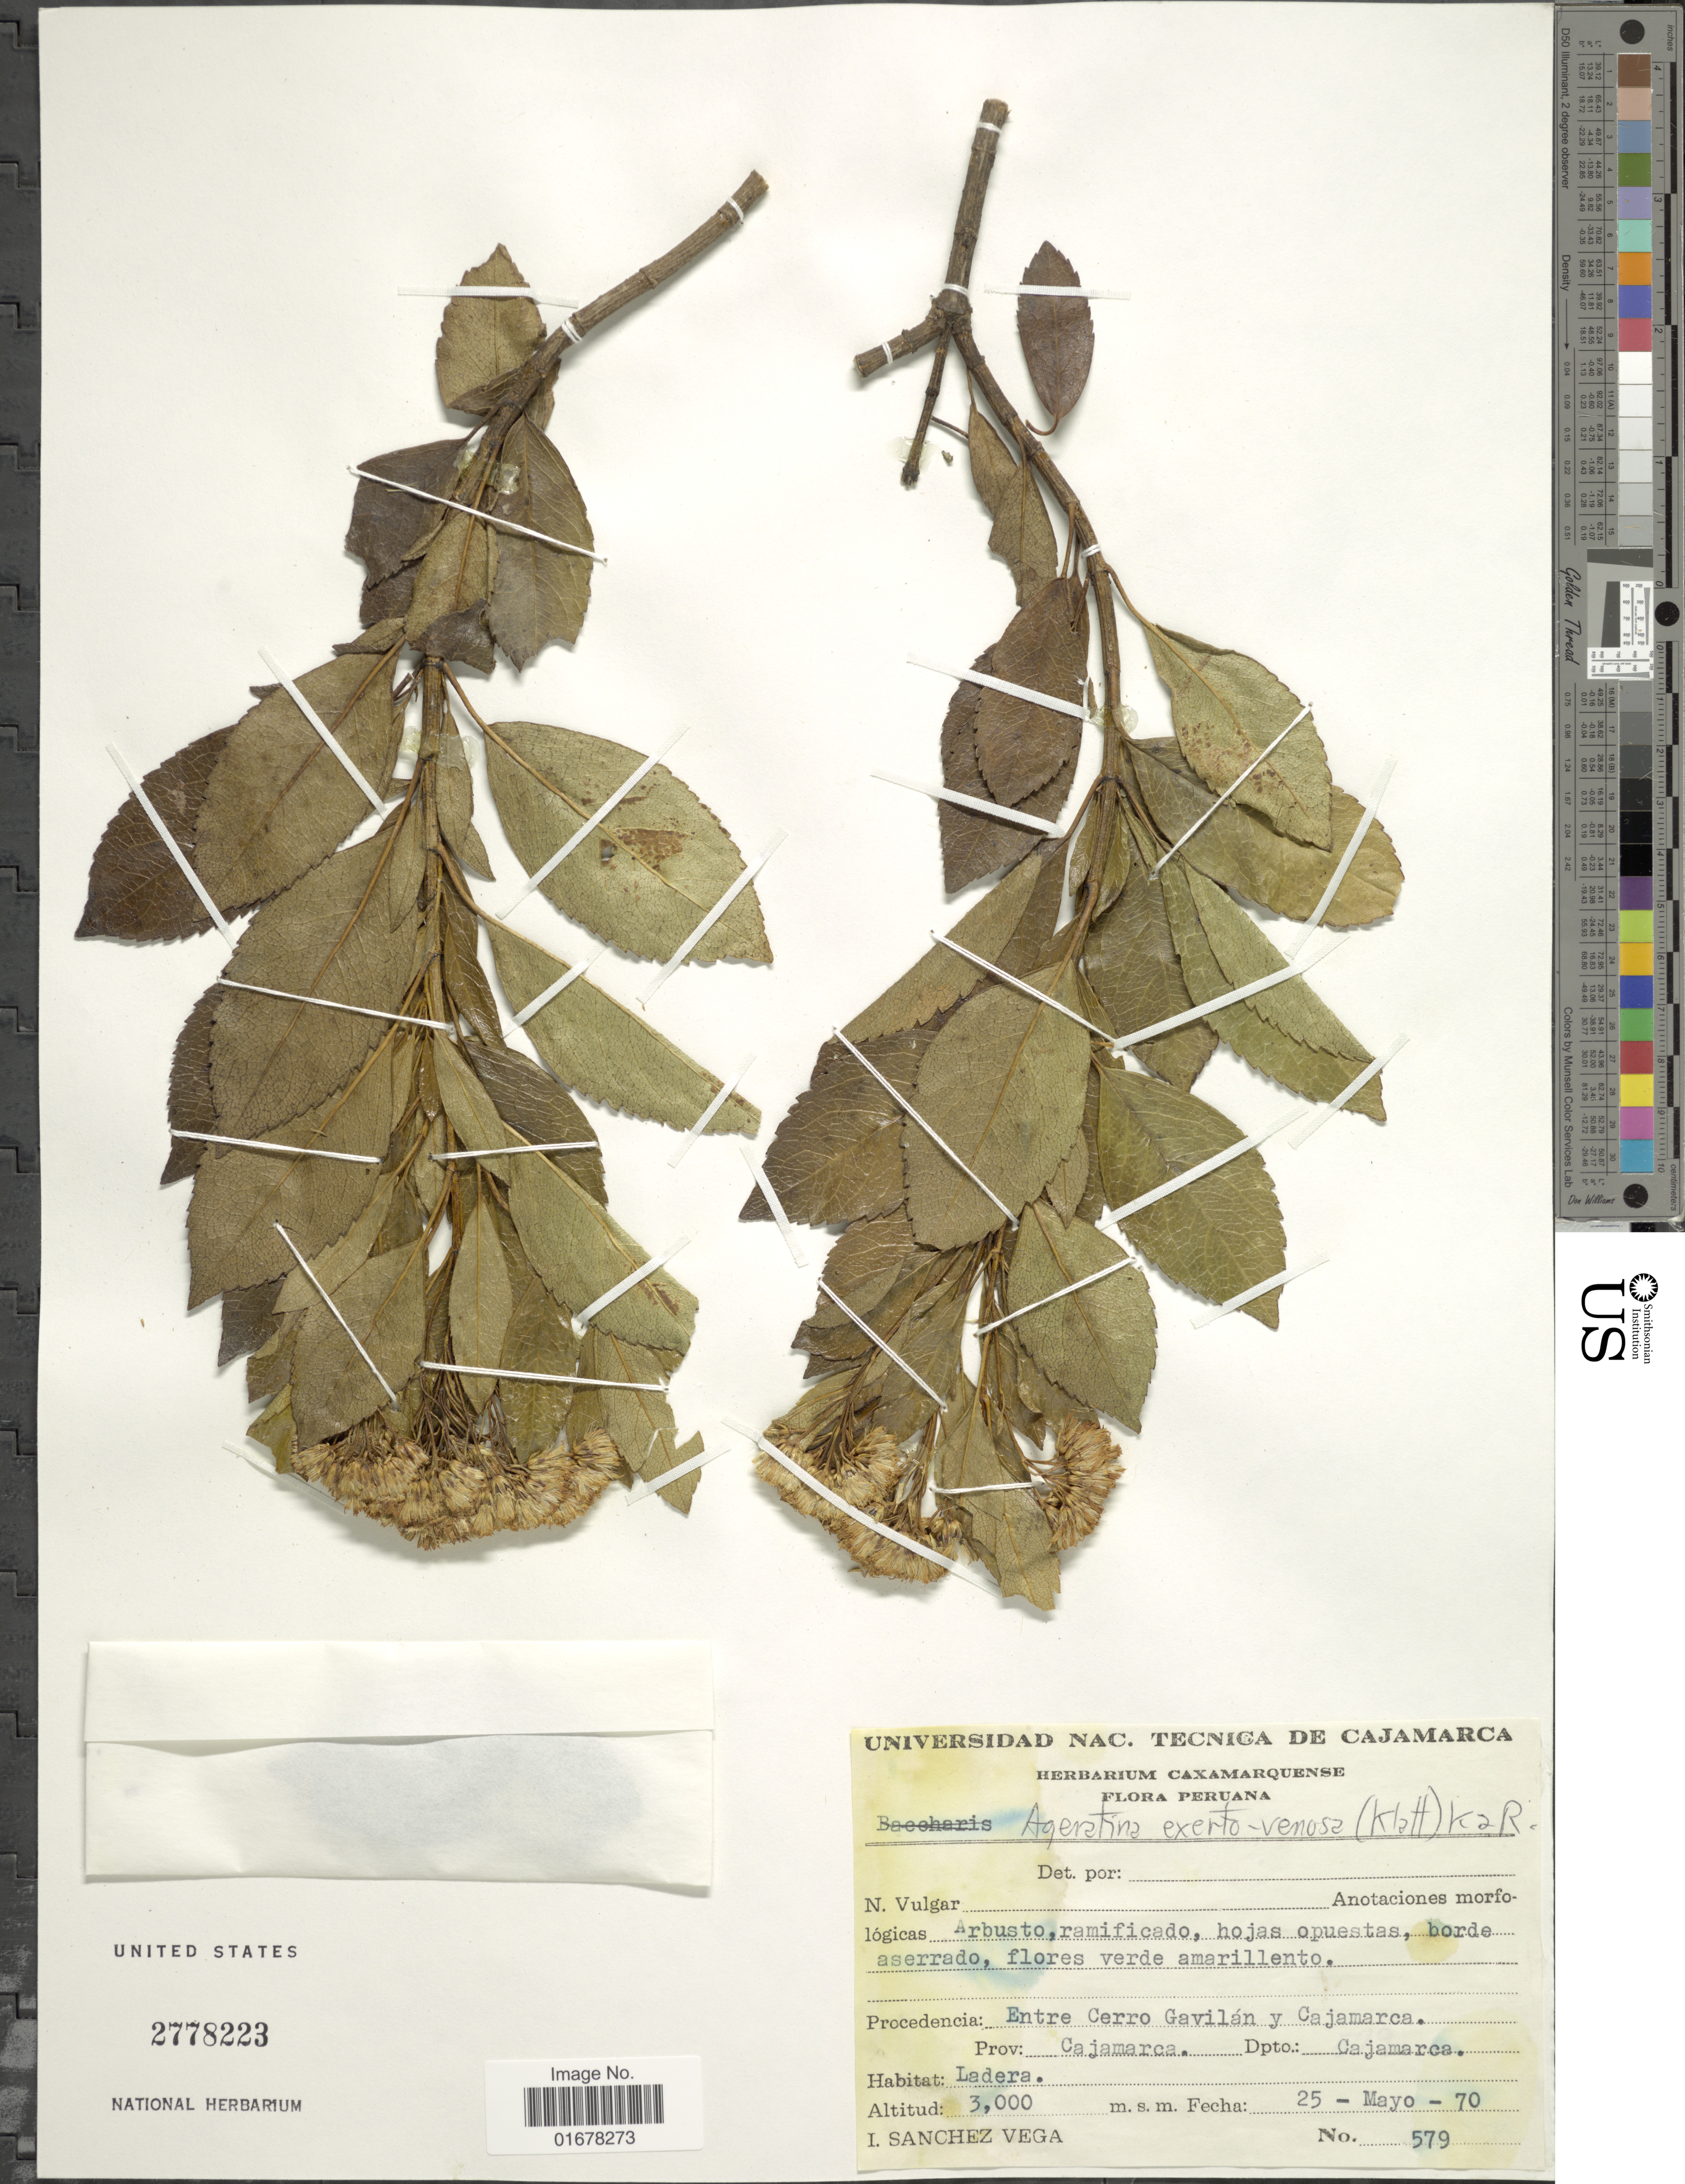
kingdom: Plantae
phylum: Tracheophyta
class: Magnoliopsida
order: Asterales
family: Asteraceae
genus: Ageratina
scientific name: Ageratina exserto-venosa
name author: (Klatt) R.M. King & H. Rob.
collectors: I. Sánchez Vega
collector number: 579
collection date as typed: Transcribed d/m/y: 25/5/70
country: Peru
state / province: Cajamarca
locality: Procedencia: Entre Cerro Gavilan y Cajamarca, Prov.: Cajamarca, Dpto.: Cajamarca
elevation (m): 3000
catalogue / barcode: US 2778223